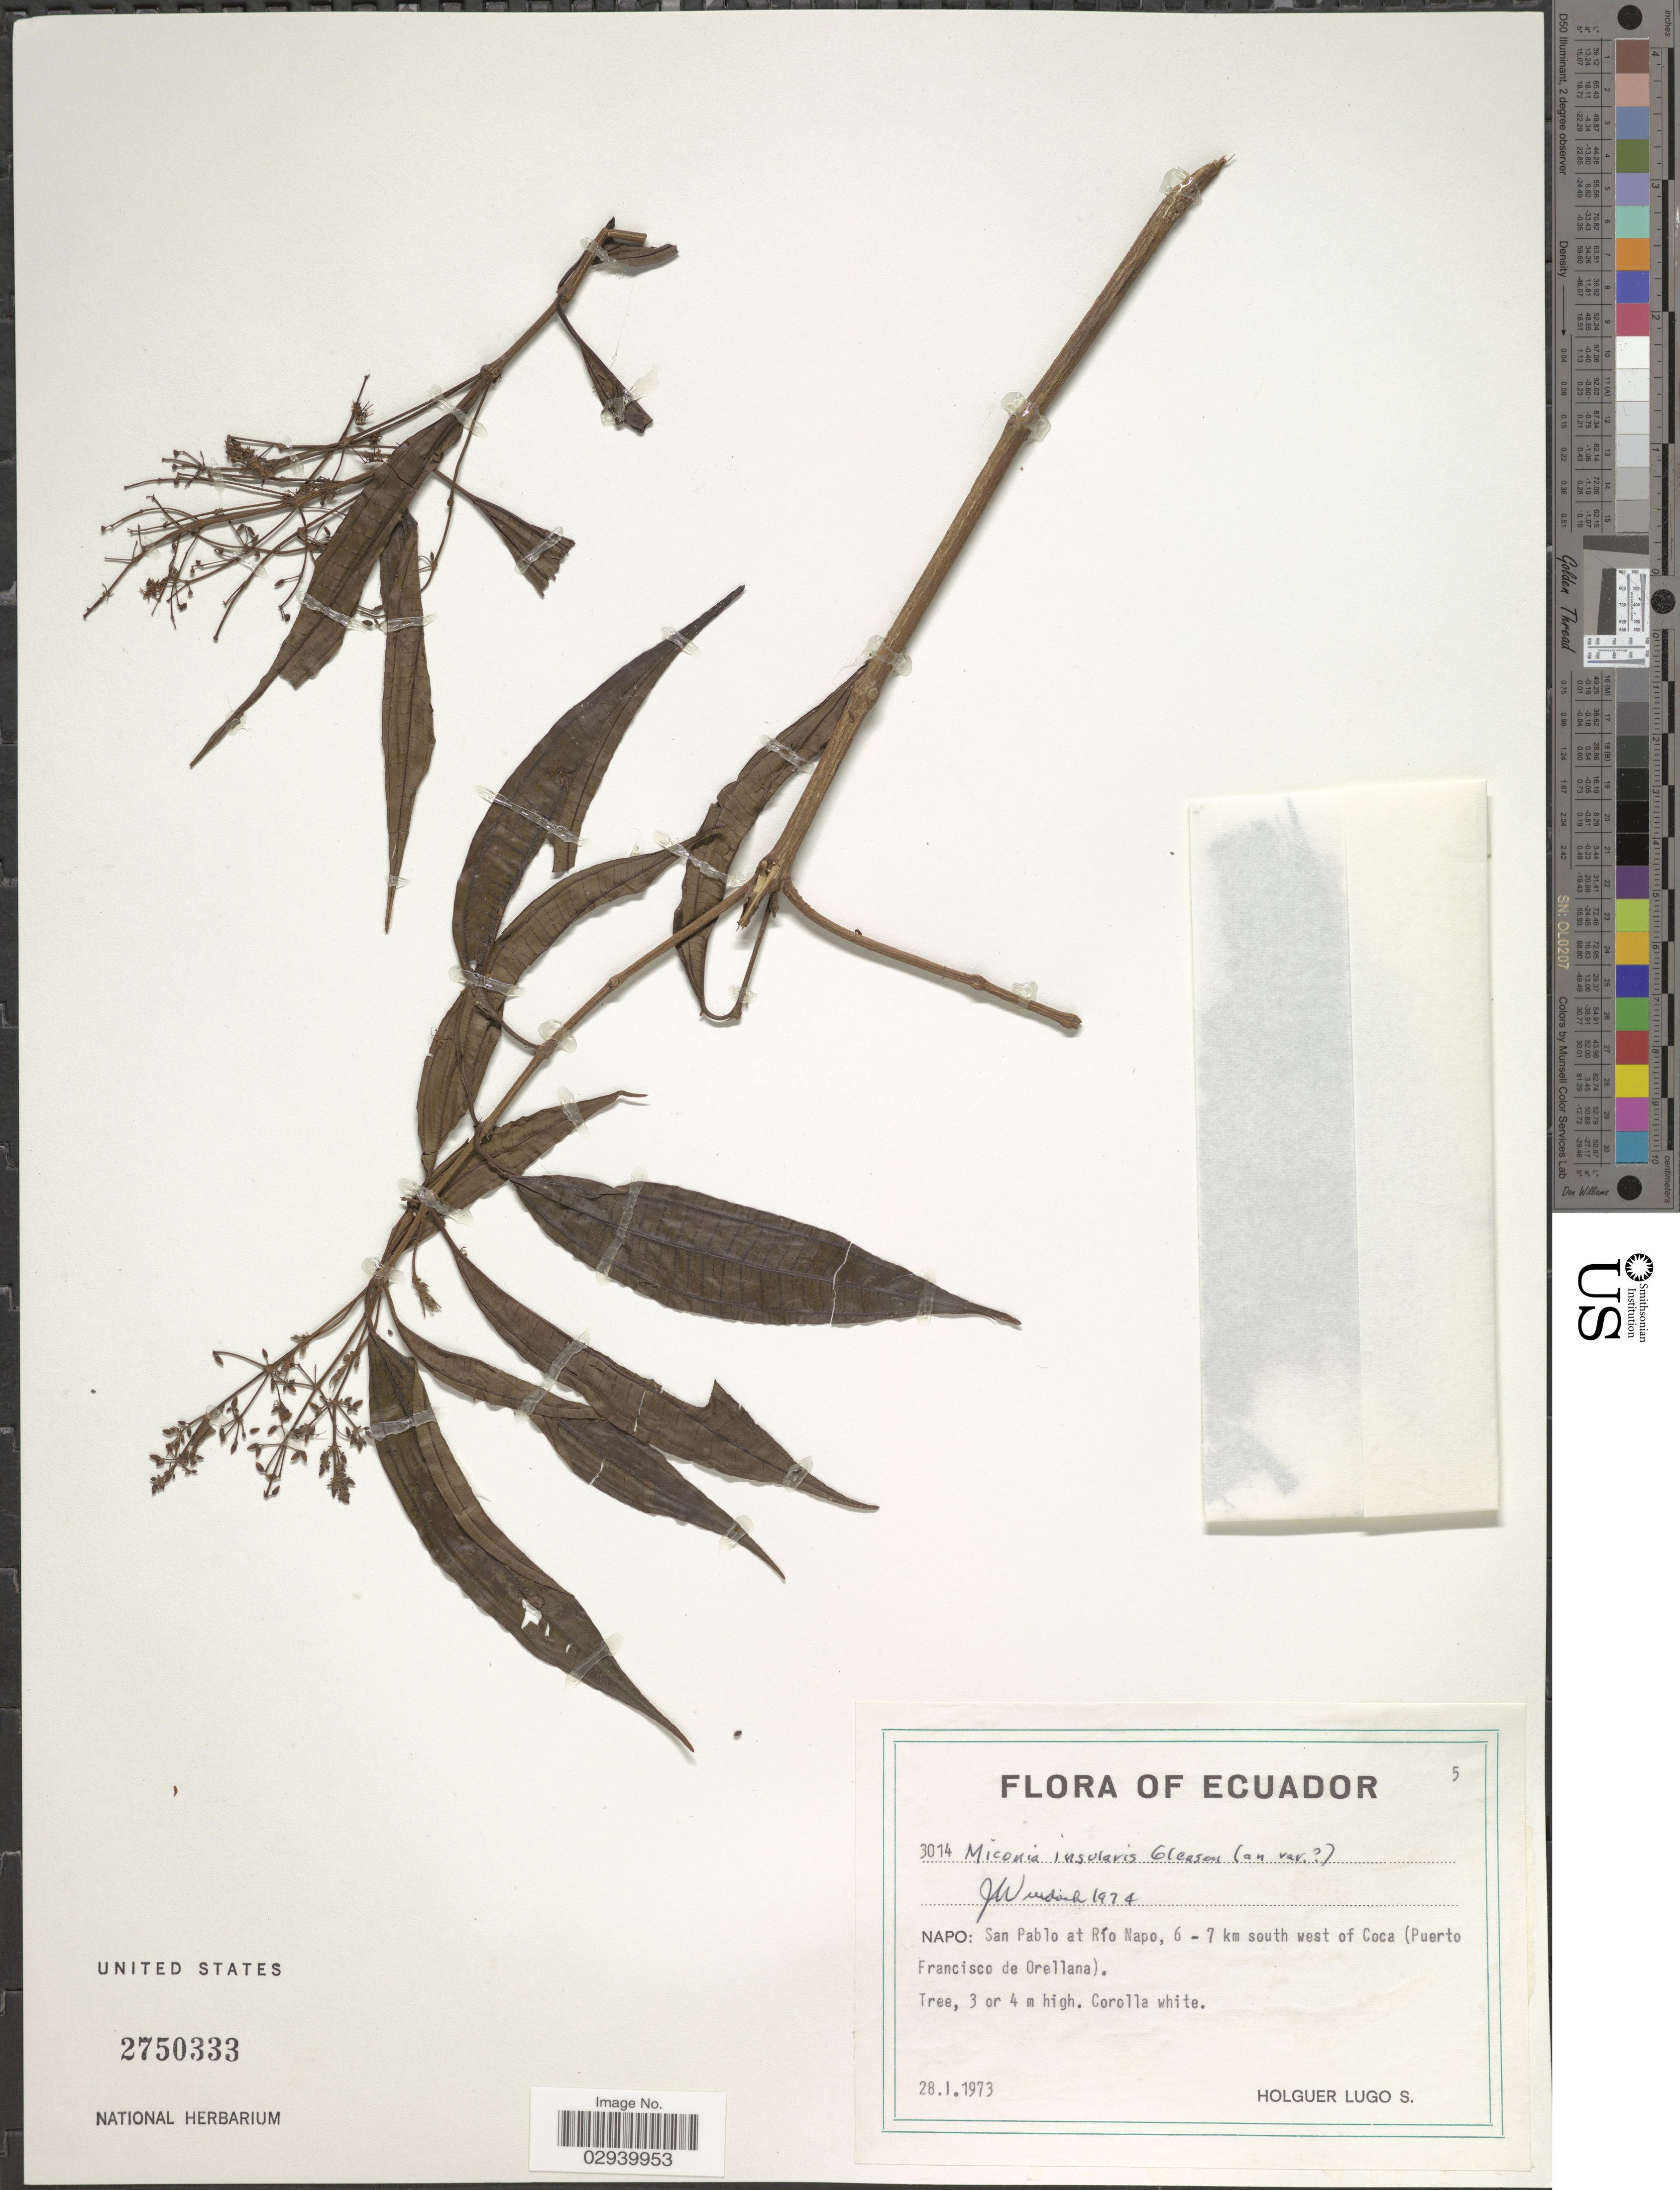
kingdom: Plantae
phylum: Tracheophyta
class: Magnoliopsida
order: Myrtales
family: Melastomataceae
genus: Miconia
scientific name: Miconia insularis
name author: Gleason in I.M. Johnst.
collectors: H. Lugo S.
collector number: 3014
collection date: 1973-01-28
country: Ecuador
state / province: Napo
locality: San Pablo at Río Napo, 6-7 km south west of Coca (Puerto Francisco de Orellana).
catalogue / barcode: US 2750333